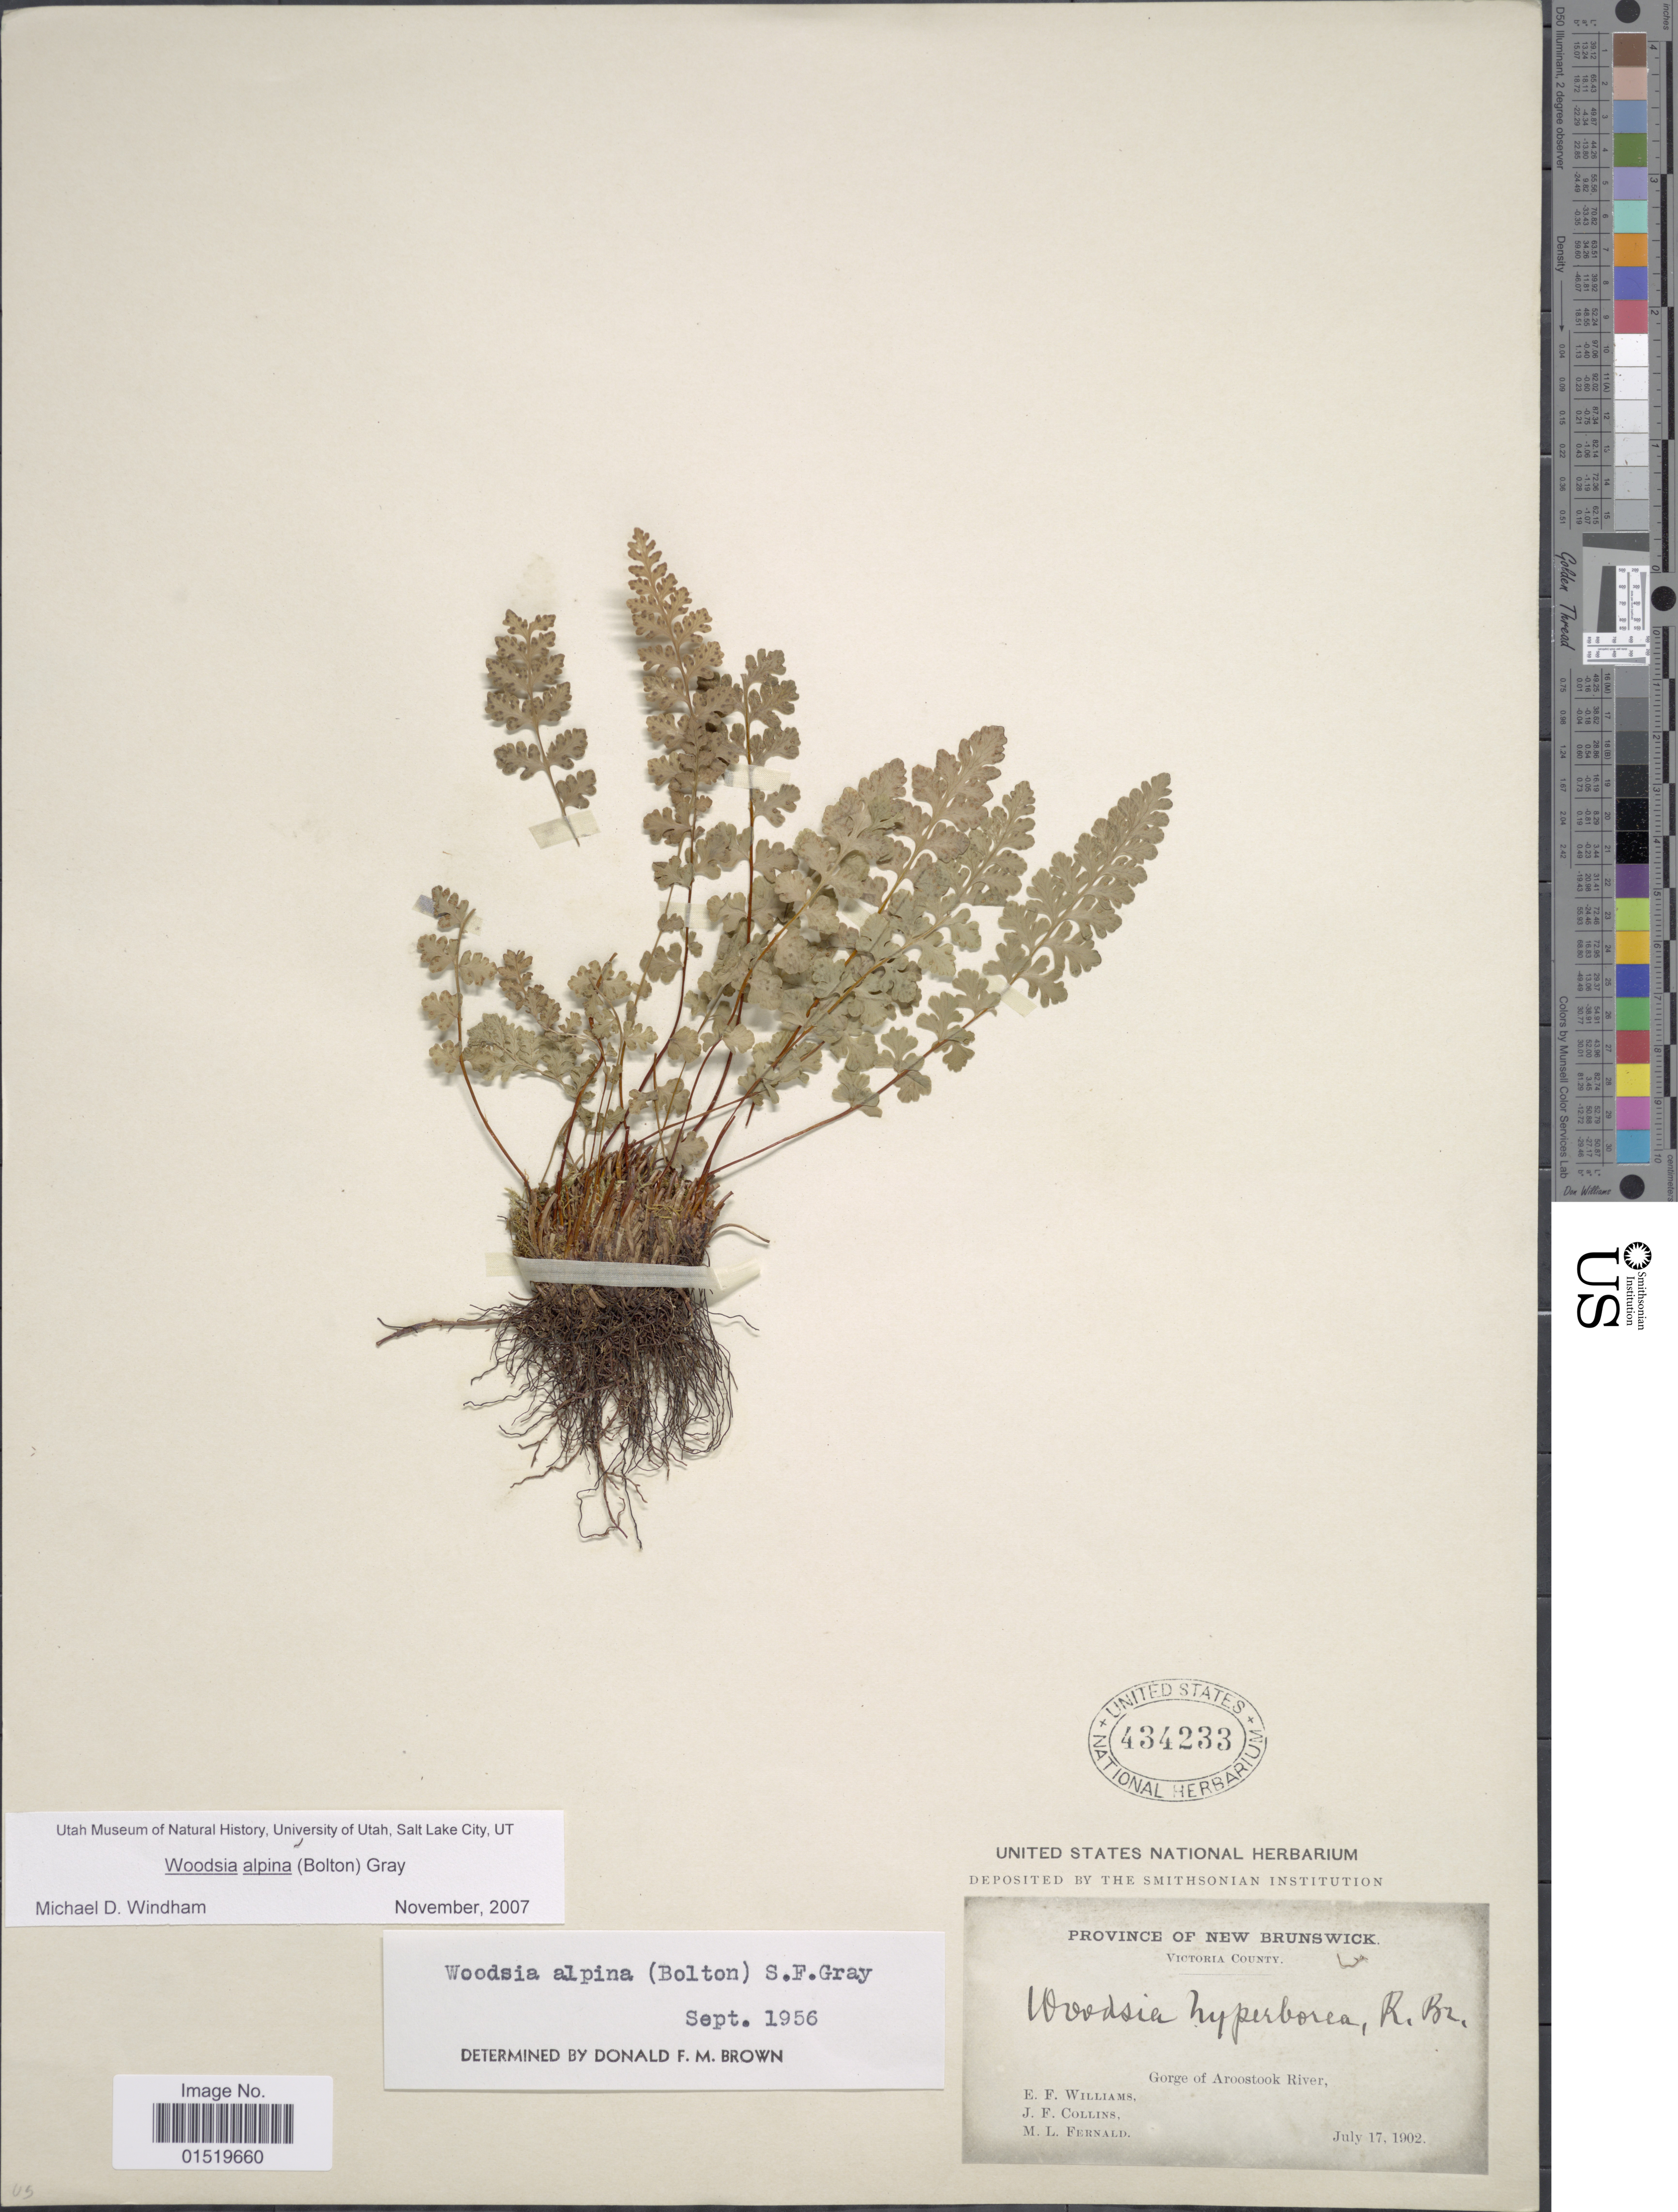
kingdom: Plantae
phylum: Tracheophyta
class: Polypodiopsida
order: Polypodiales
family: Woodsiaceae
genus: Woodsia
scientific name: Woodsia alpina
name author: (Bolton) S.F. Gray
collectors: E. Williams, J. Collins & M. L. Fernald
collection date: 1902-07-17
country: Canada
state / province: New Brunswick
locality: Victoria County, Gorge of Aroostook River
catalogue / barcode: US 434233